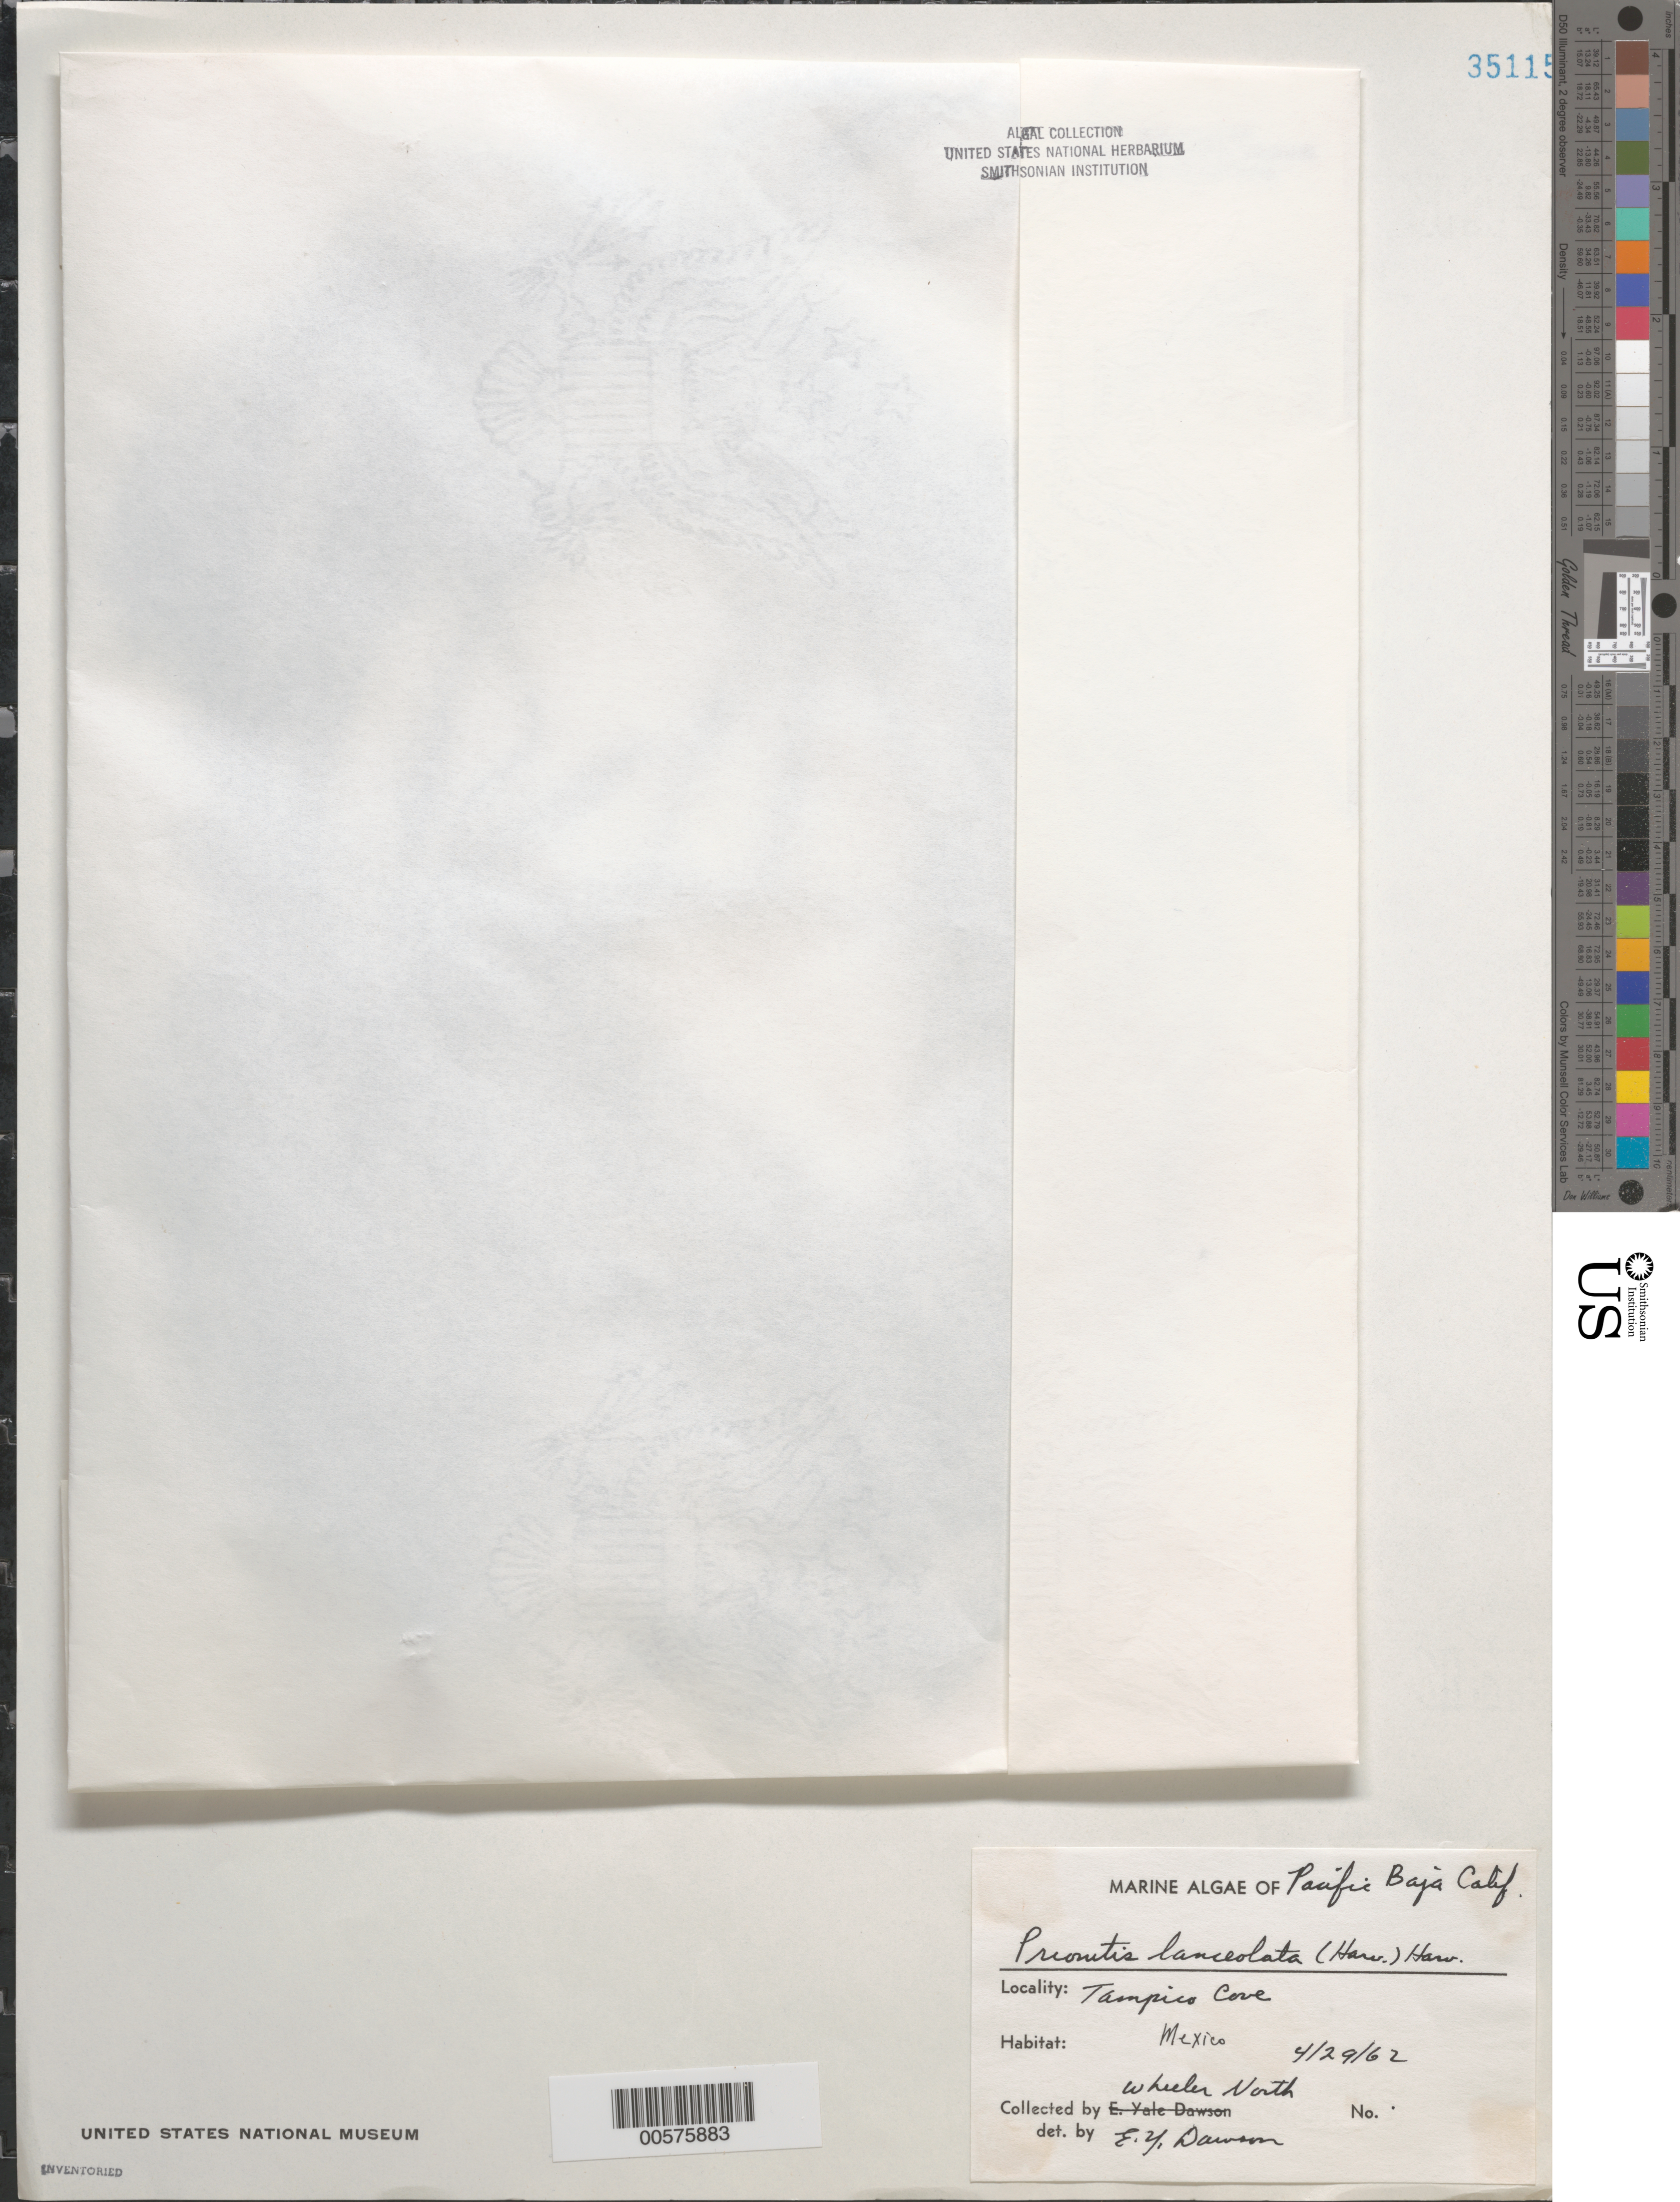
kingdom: Plantae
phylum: Rhodophyta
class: Florideophyceae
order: Cryptonemiales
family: Cryptonemiaceae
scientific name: Prionitis lanceolata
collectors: W. North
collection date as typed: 29 Apr 1962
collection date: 1962-04-29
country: Mexico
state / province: Baja California Norte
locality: Tampico Cove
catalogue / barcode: US 35115